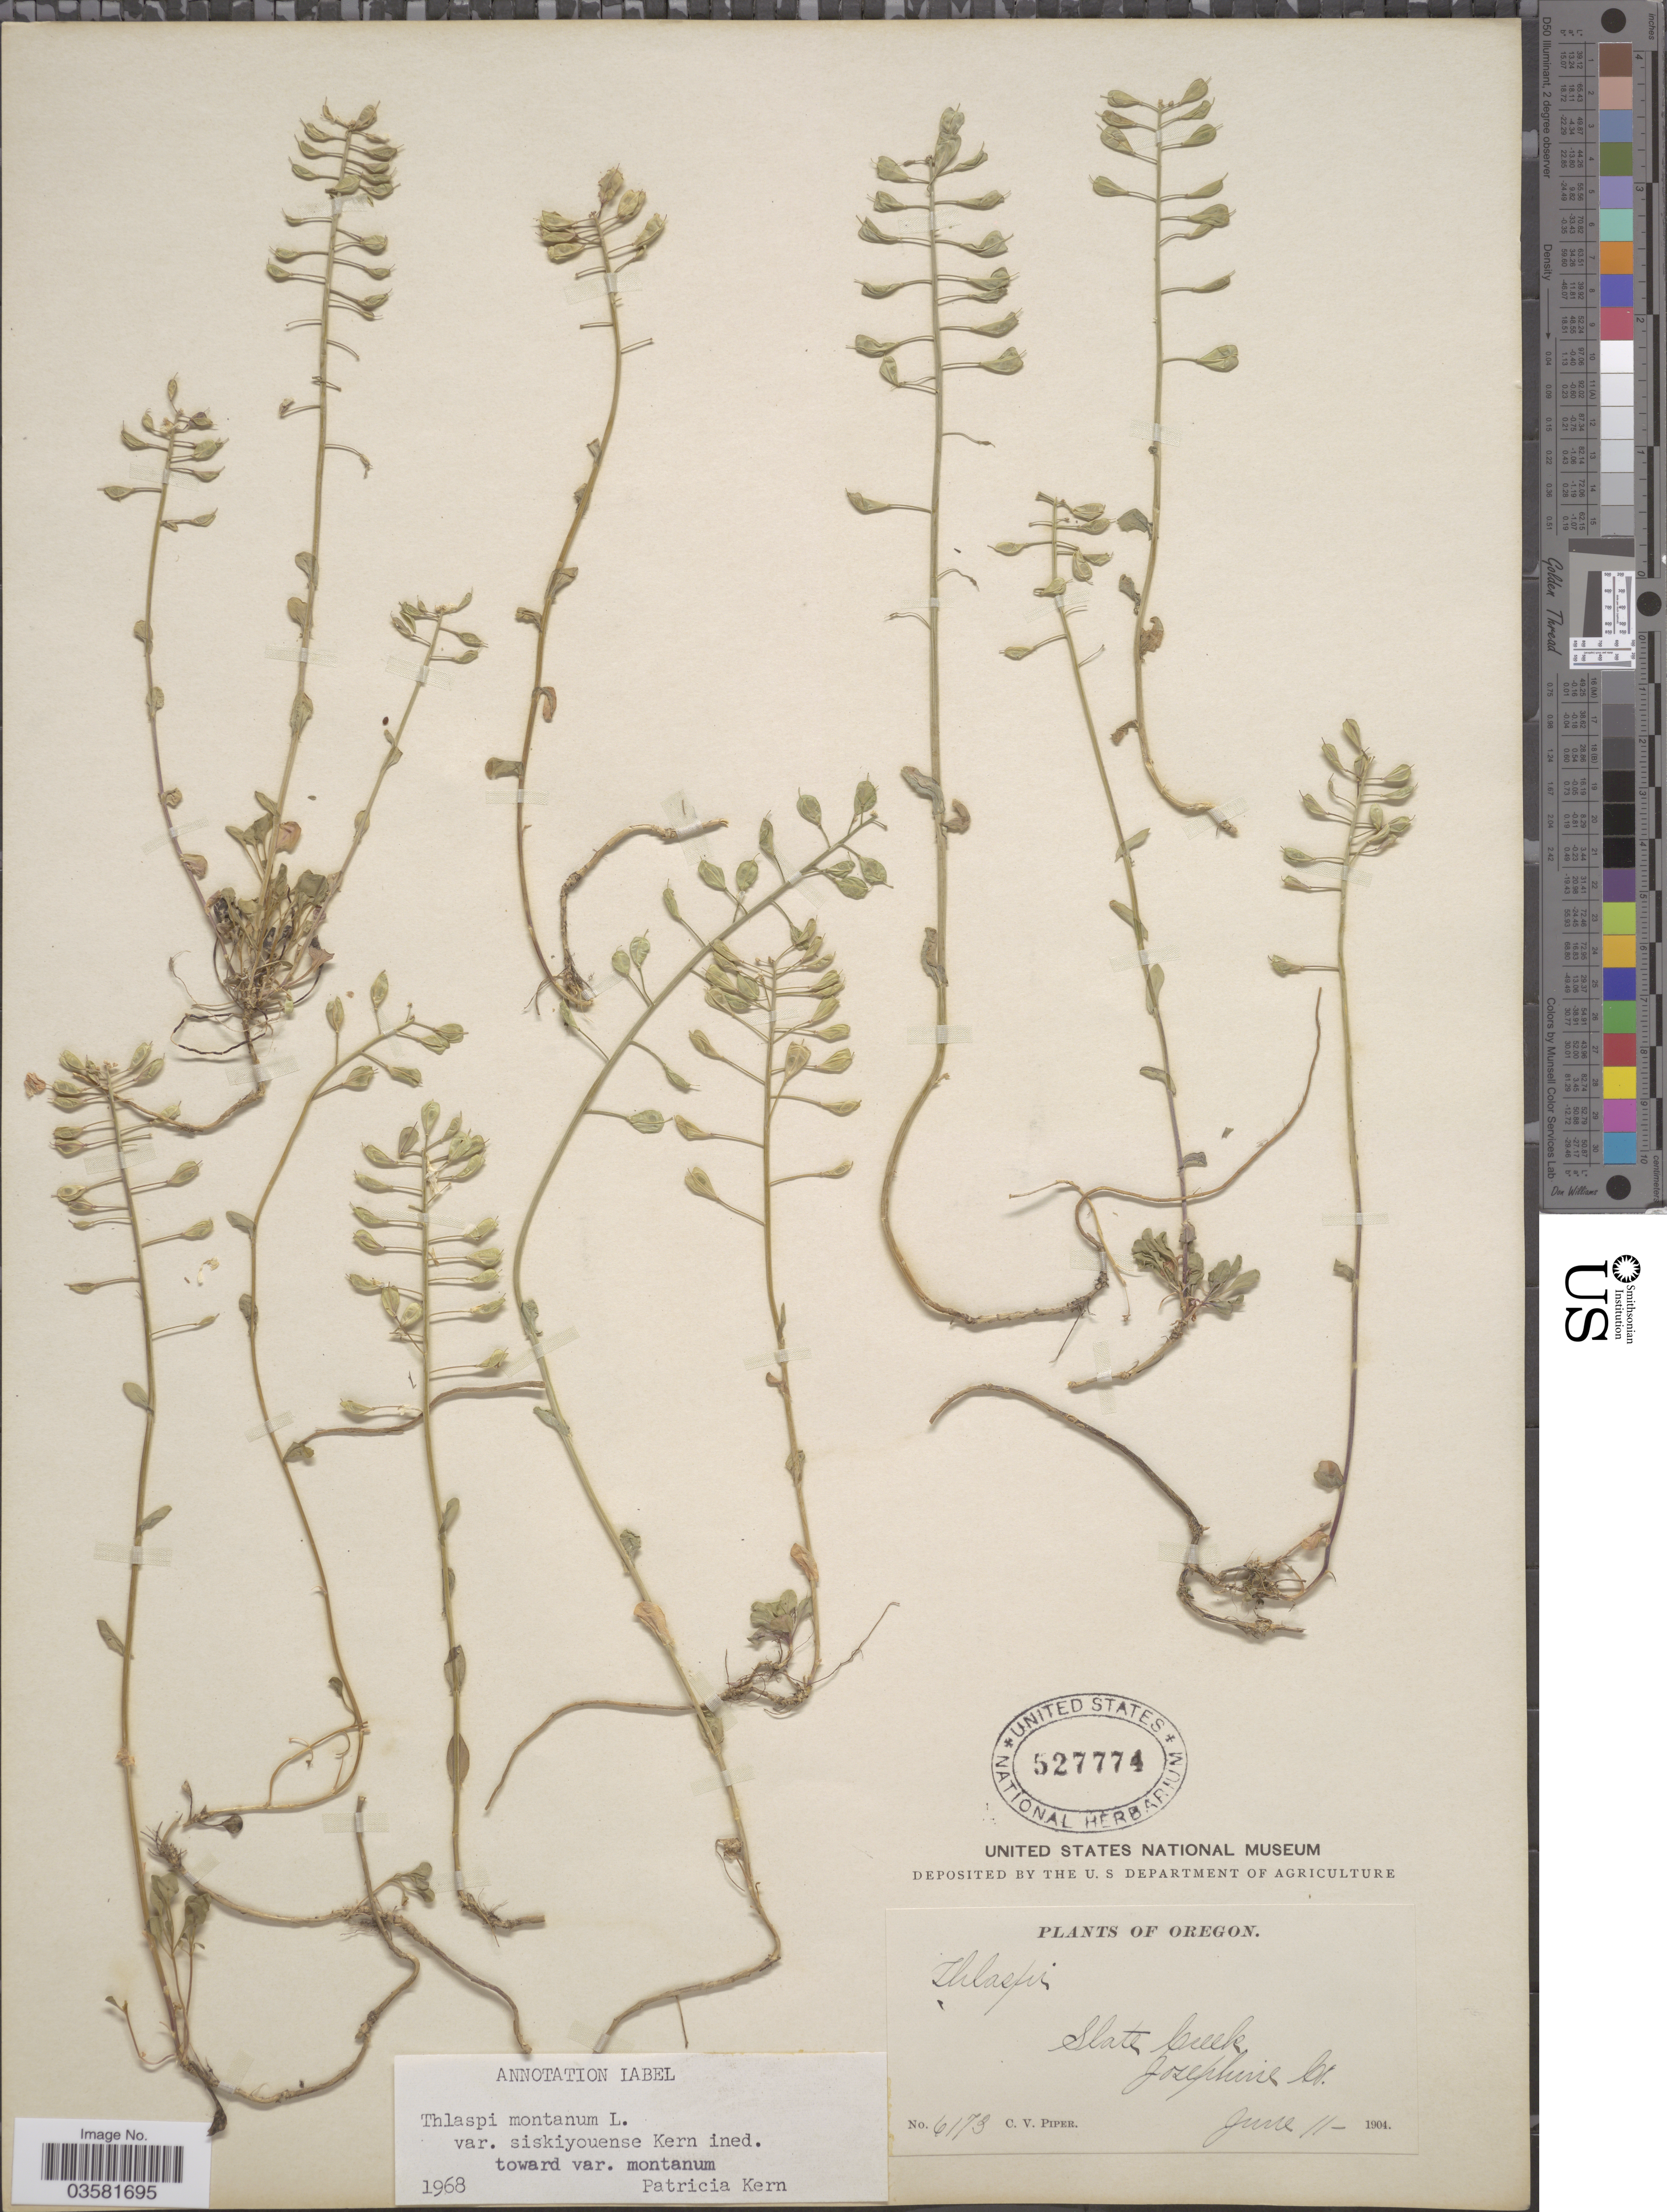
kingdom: Plantae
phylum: Tracheophyta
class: Magnoliopsida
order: Brassicales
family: Brassicaceae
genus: Thlaspi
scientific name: Thlaspi montanum var. siskiyouense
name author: P.K. Holmgren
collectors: C. V. Piper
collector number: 6173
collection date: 1904-06-11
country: United States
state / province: Oregon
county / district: Josephine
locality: Slate Creek. Josephine Co.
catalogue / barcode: US 527774